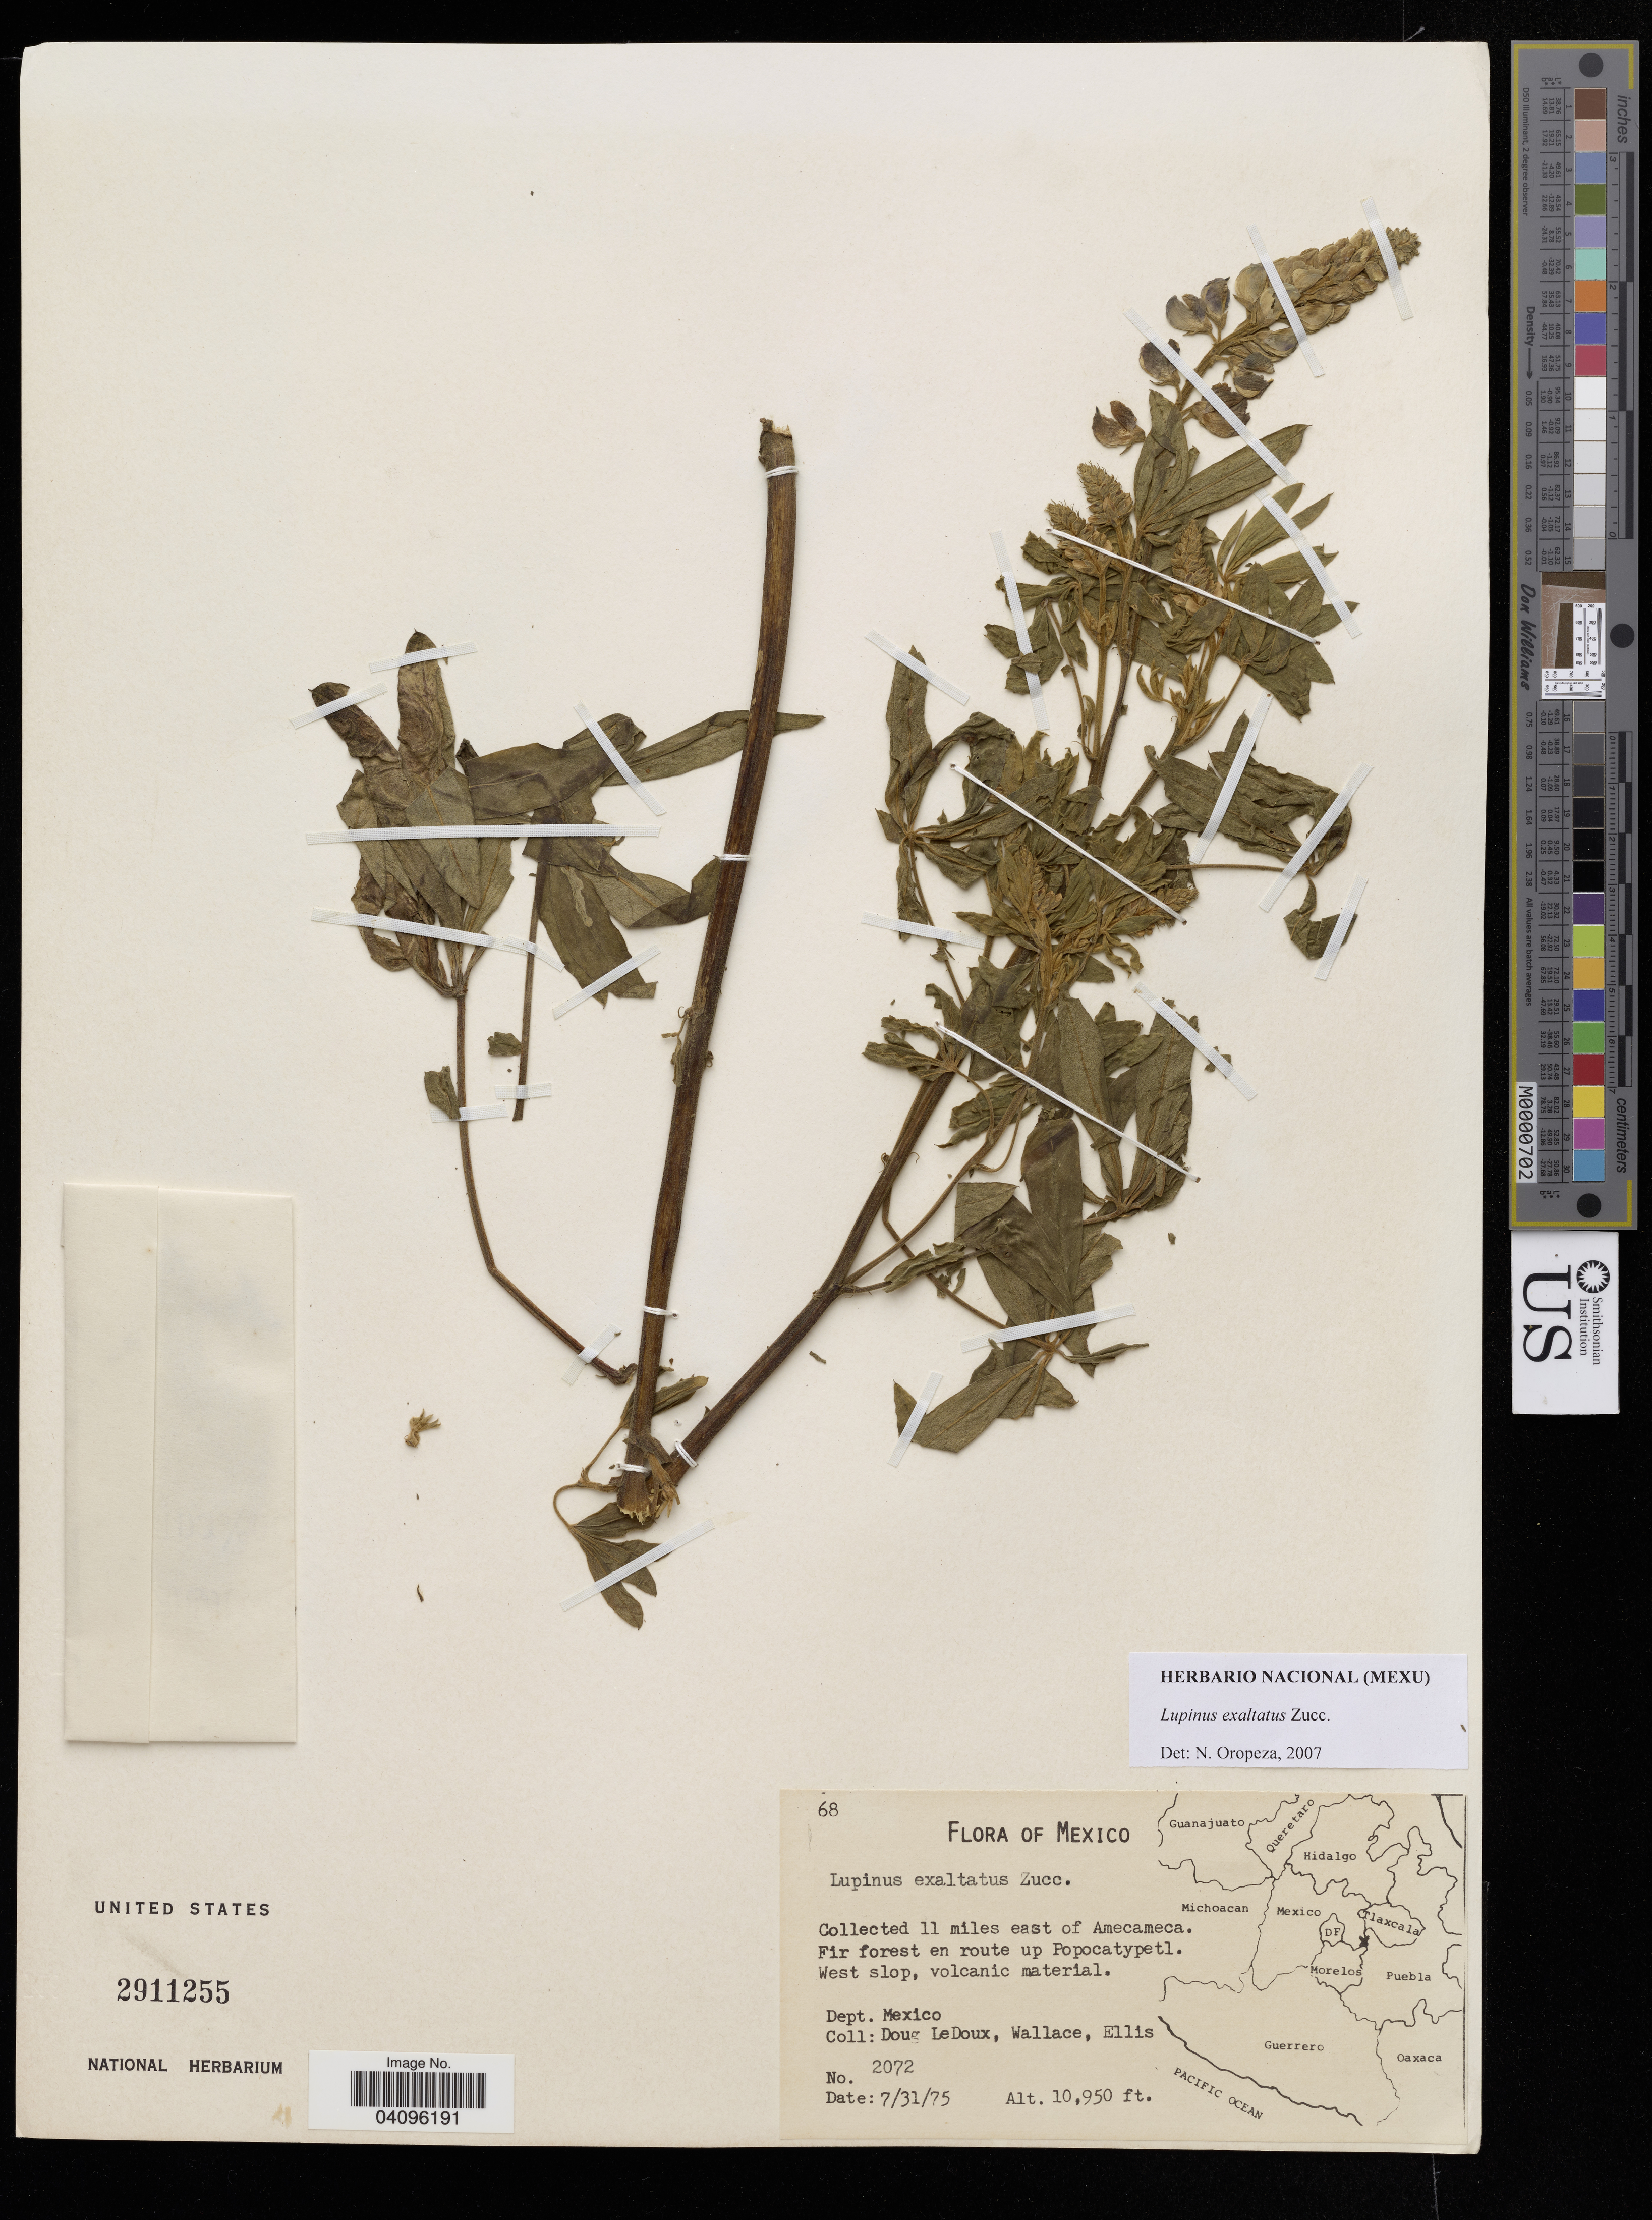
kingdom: Plantae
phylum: Tracheophyta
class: Magnoliopsida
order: Fabales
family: Fabaceae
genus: Lupinus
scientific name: Lupinus exaltatus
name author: Zucc.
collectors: Ledoux, D., Wallace, -- & Ellis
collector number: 2072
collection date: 1975-07-31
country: Mexico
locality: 11 miles east of Amecameca. Fir forest en route up Popocatypetl.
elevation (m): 3338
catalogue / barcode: US 2911255